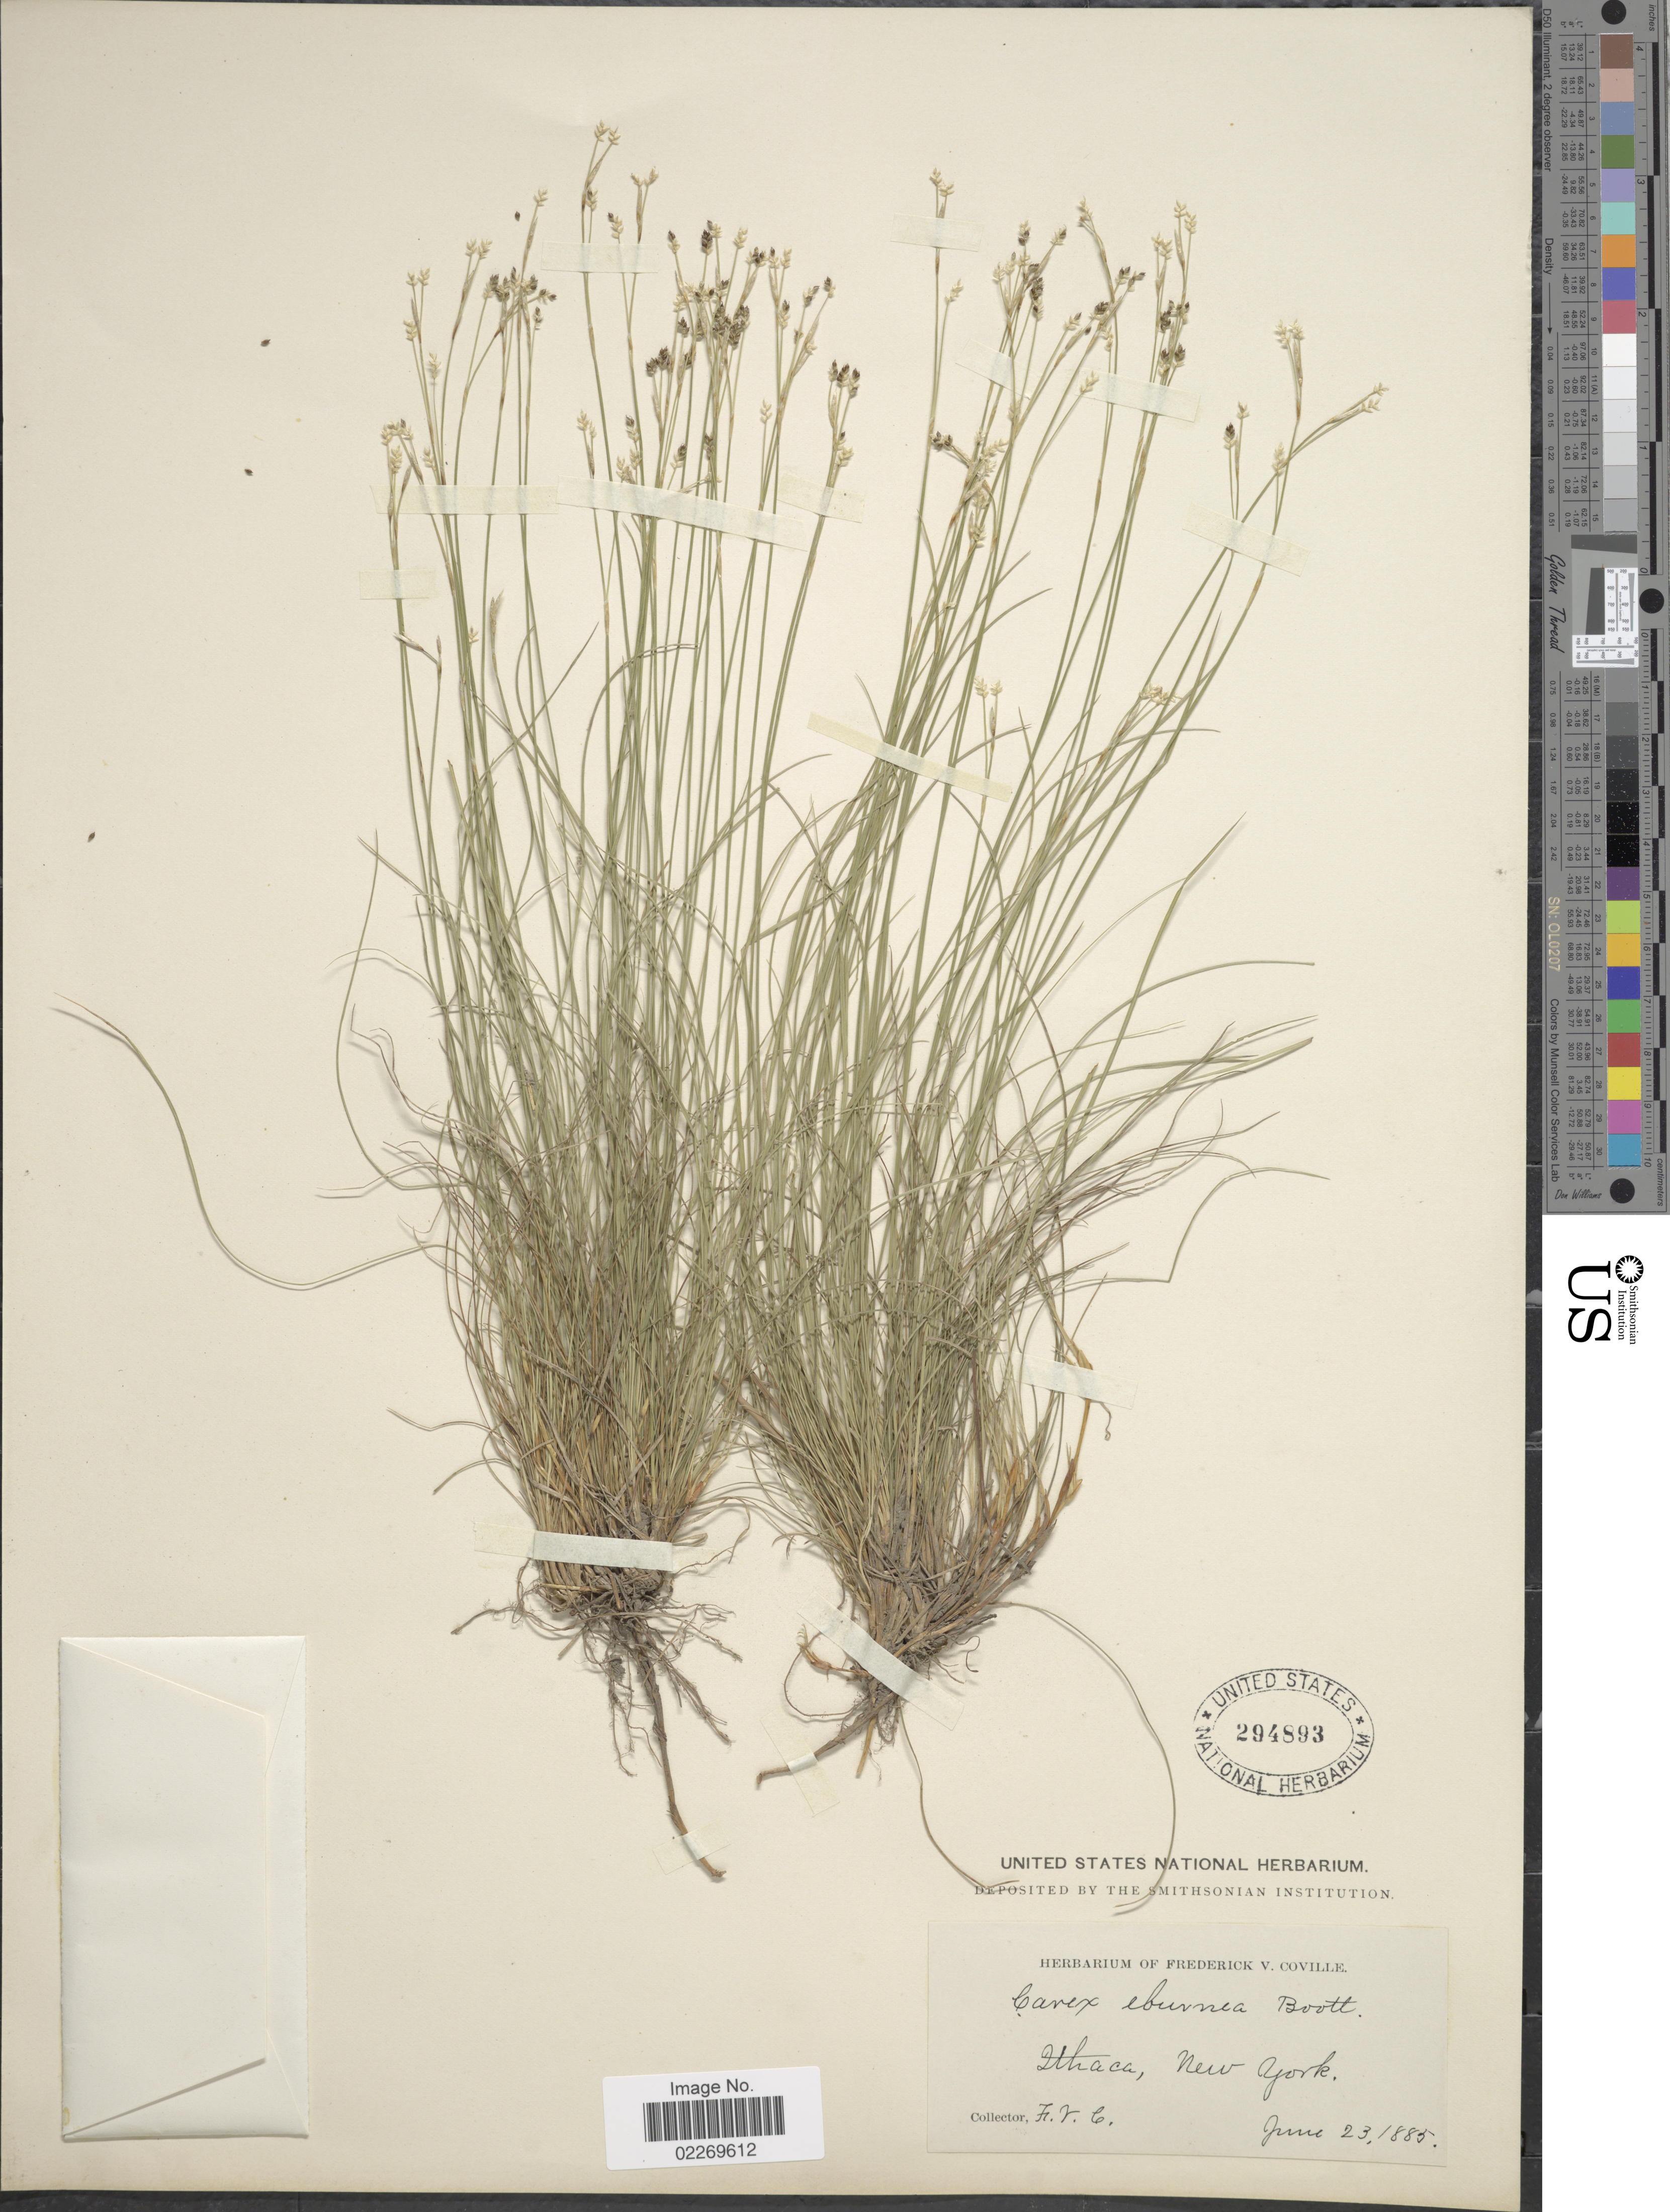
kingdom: Plantae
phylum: Tracheophyta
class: Liliopsida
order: Poales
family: Cyperaceae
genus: Carex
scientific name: Carex eburnea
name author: Boott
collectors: F. V. Coville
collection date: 1885-06-23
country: United States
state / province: New York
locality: Ithaca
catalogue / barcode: US 294893